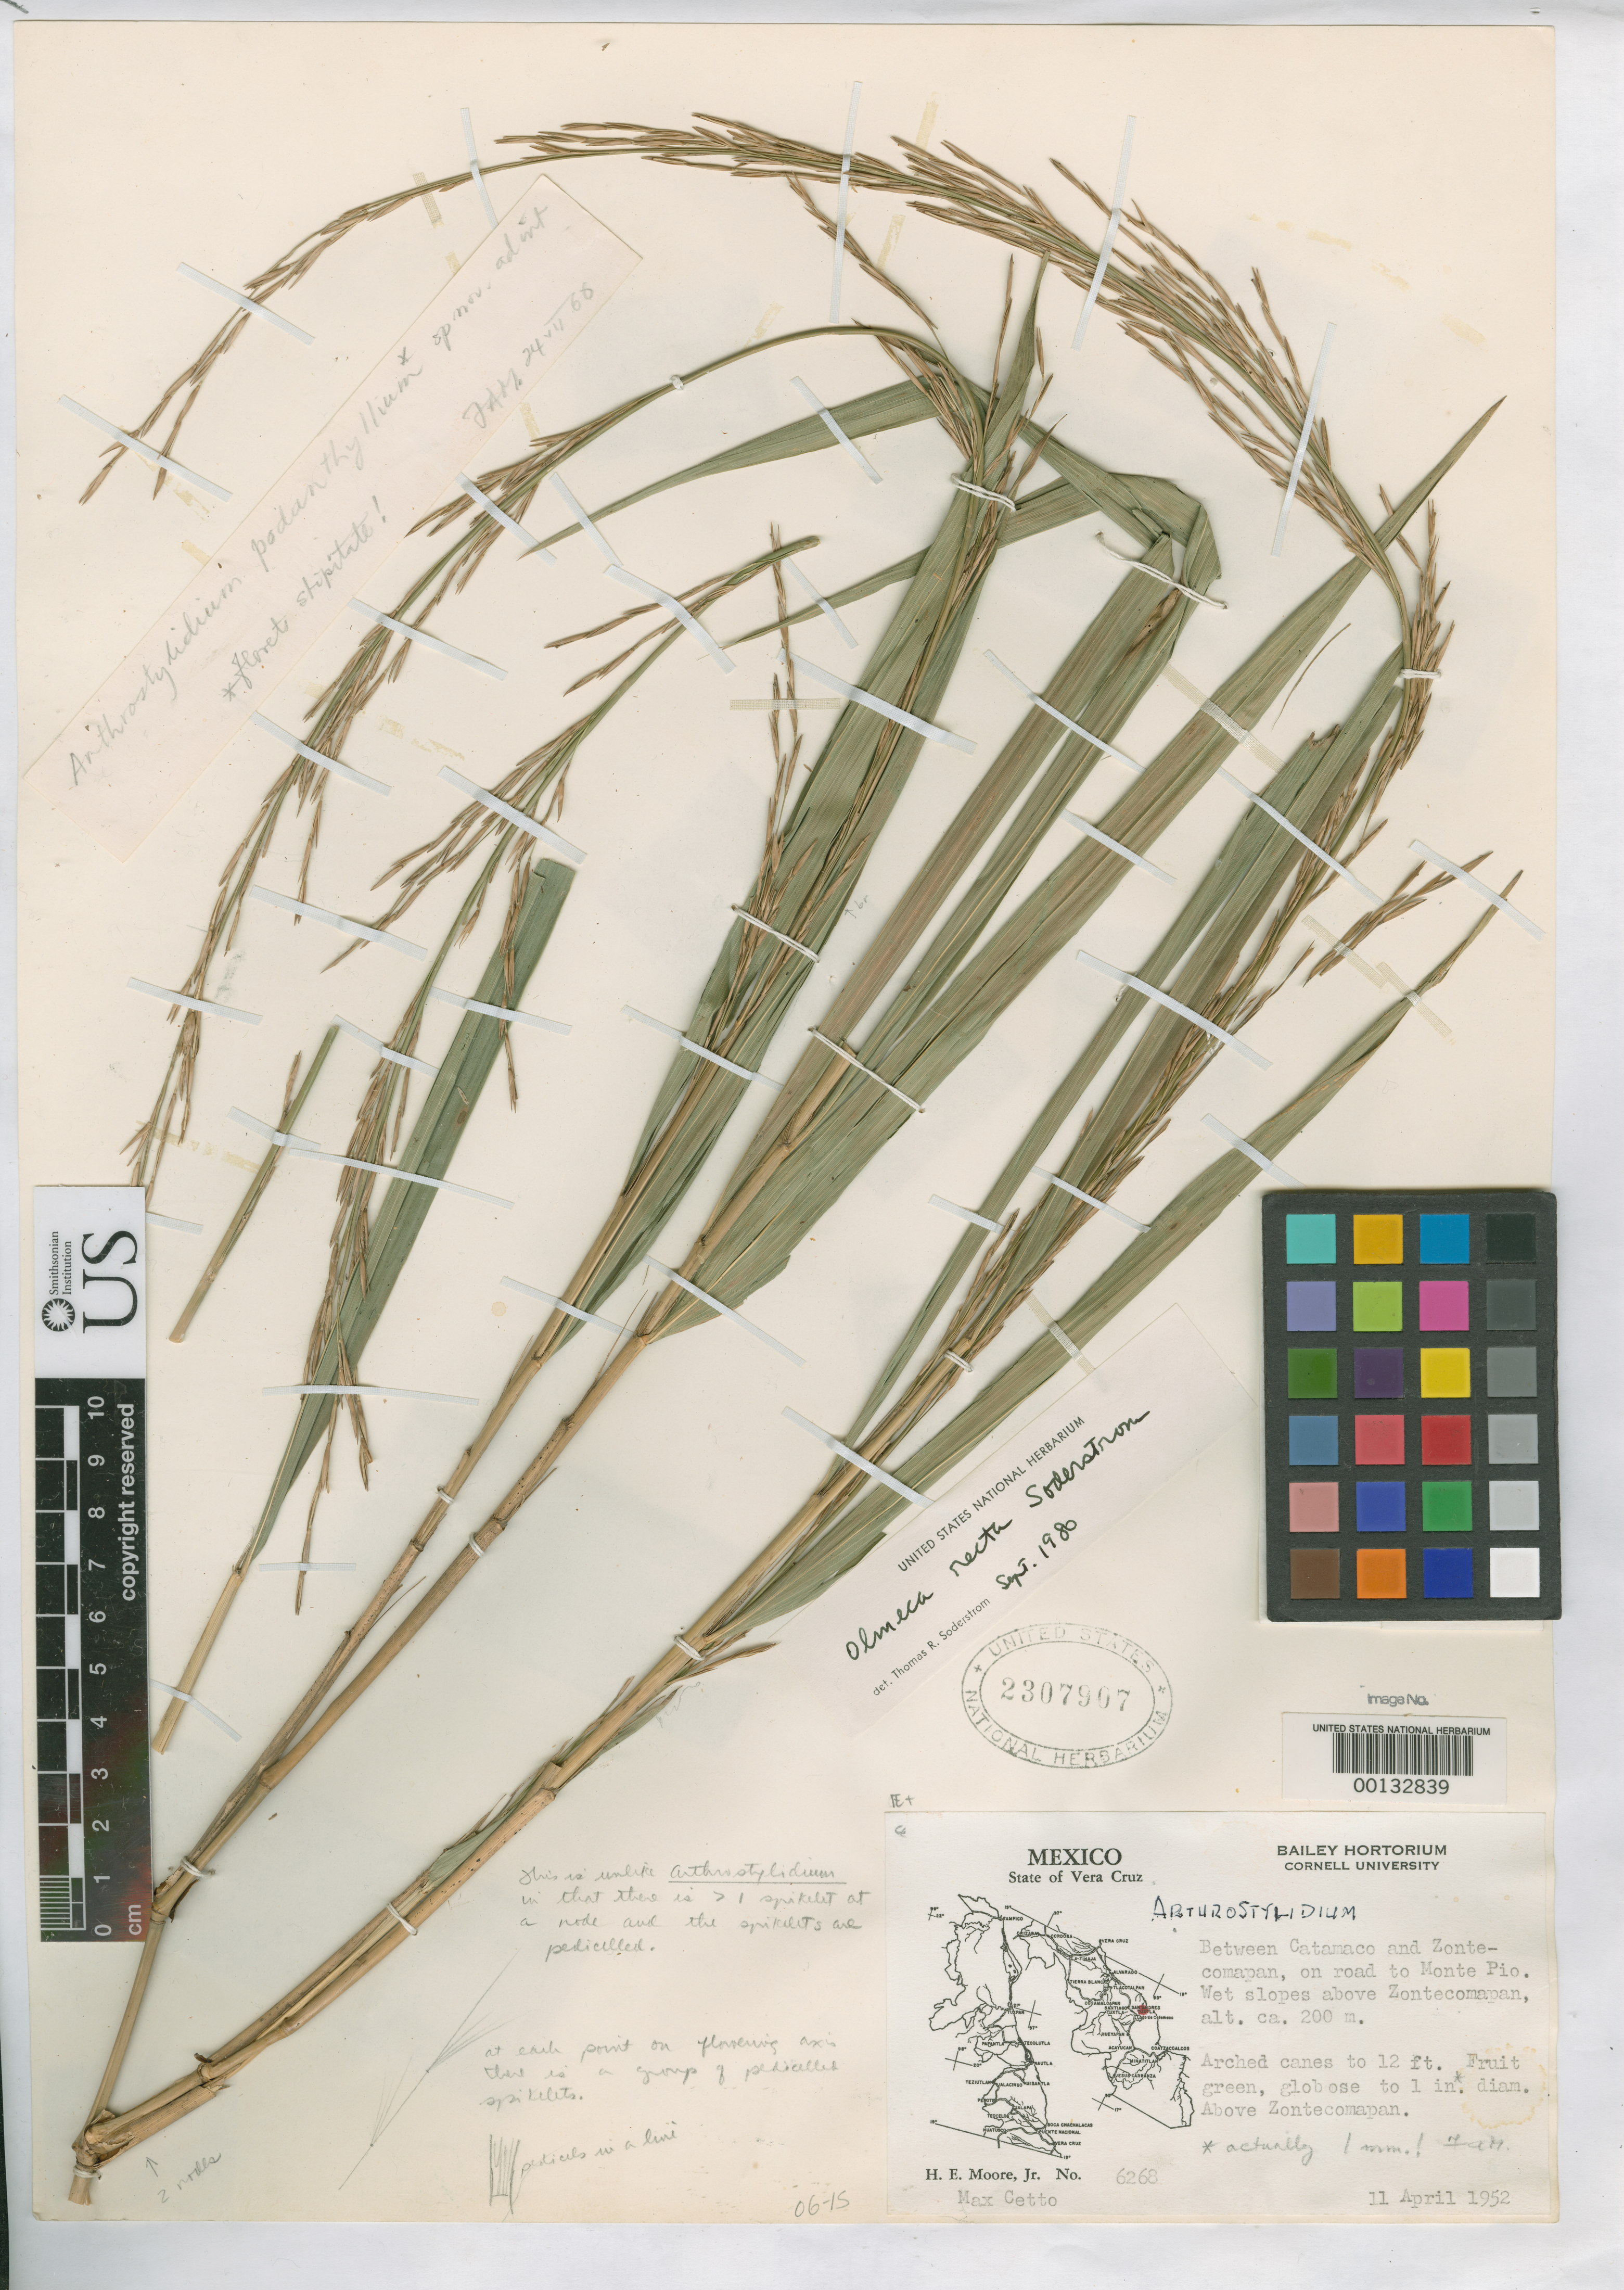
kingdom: Plantae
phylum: Tracheophyta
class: Liliopsida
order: Poales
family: Poaceae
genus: Olmeca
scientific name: Olmeca recta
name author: Soderstr.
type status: Holotype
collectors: H. E. Moore & M. Cetto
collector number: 6268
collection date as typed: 11 Apr 1952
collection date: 1952-04-11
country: Mexico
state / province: Veracruz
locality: Between Catamaro & Zontecomapan, on road to Monte Pio.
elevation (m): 200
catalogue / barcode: US 2307907